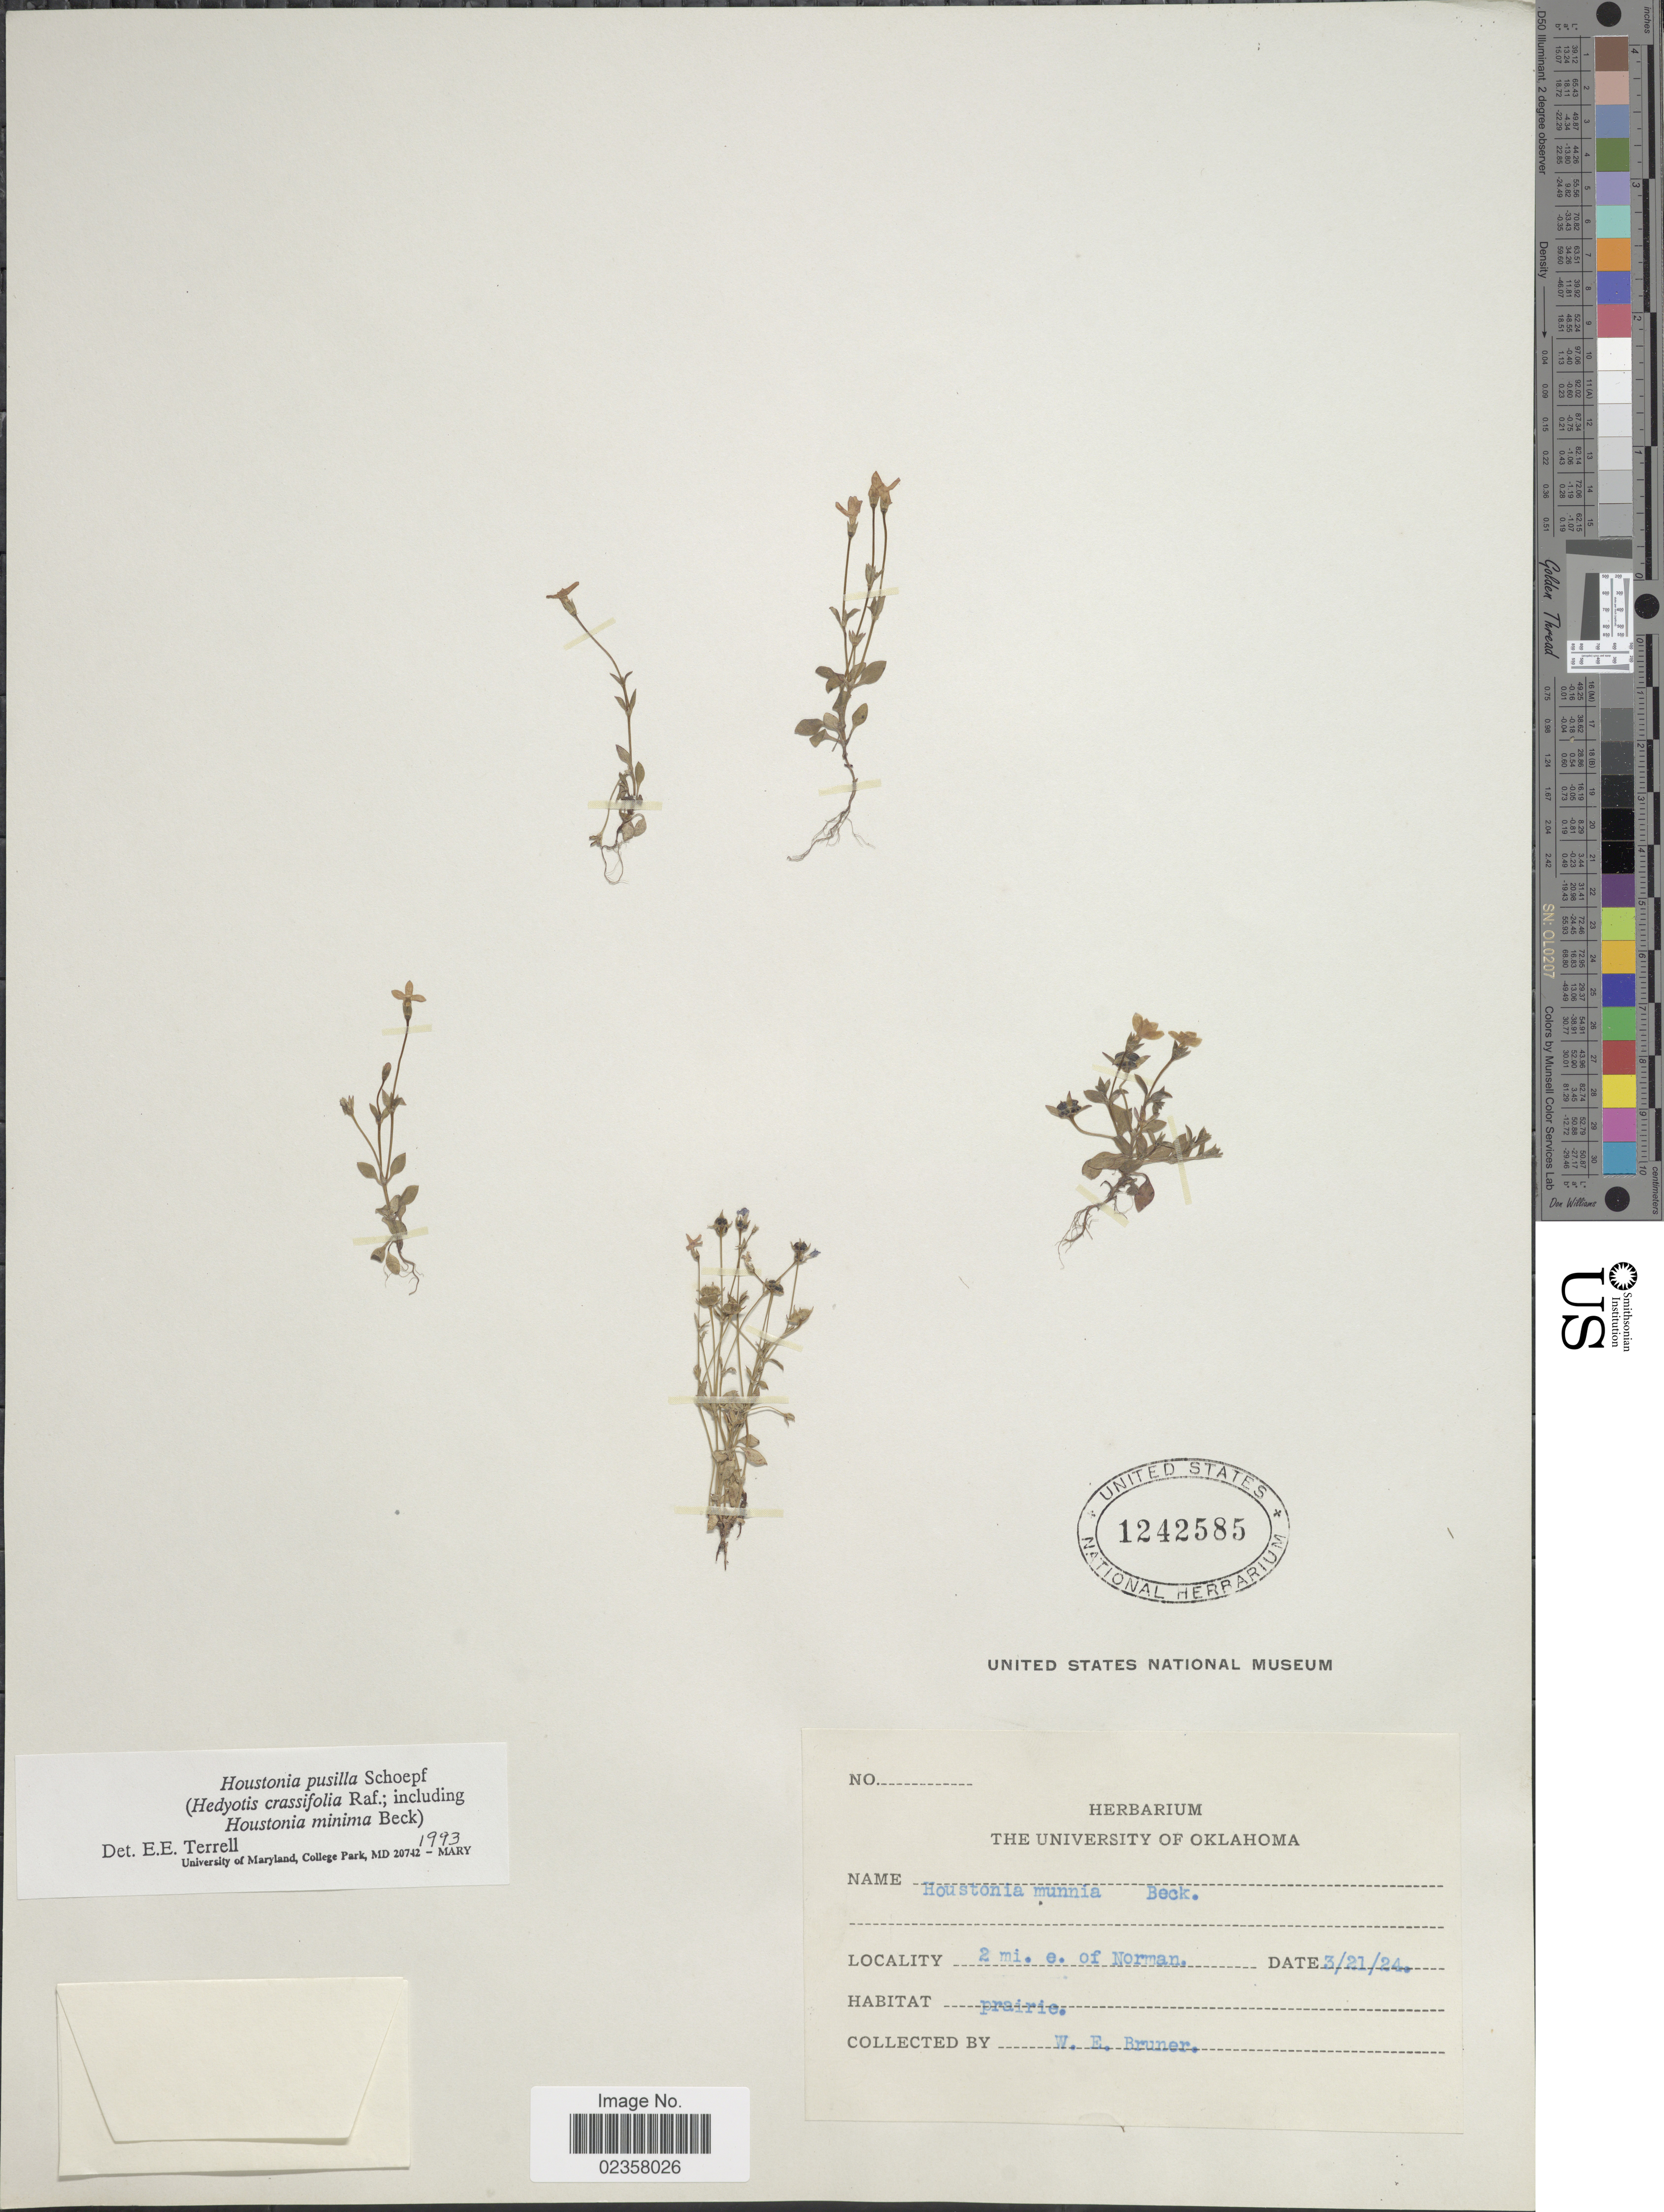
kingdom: Plantae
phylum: Tracheophyta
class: Magnoliopsida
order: Gentianales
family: Rubiaceae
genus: Houstonia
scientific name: Houstonia pusilla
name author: Schoepf.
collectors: W. Bruner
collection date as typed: Transcribed d/m/y: 21/3/24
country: United States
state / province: Oklahoma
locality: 2 mi. e of Norman.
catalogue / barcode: US 1242585